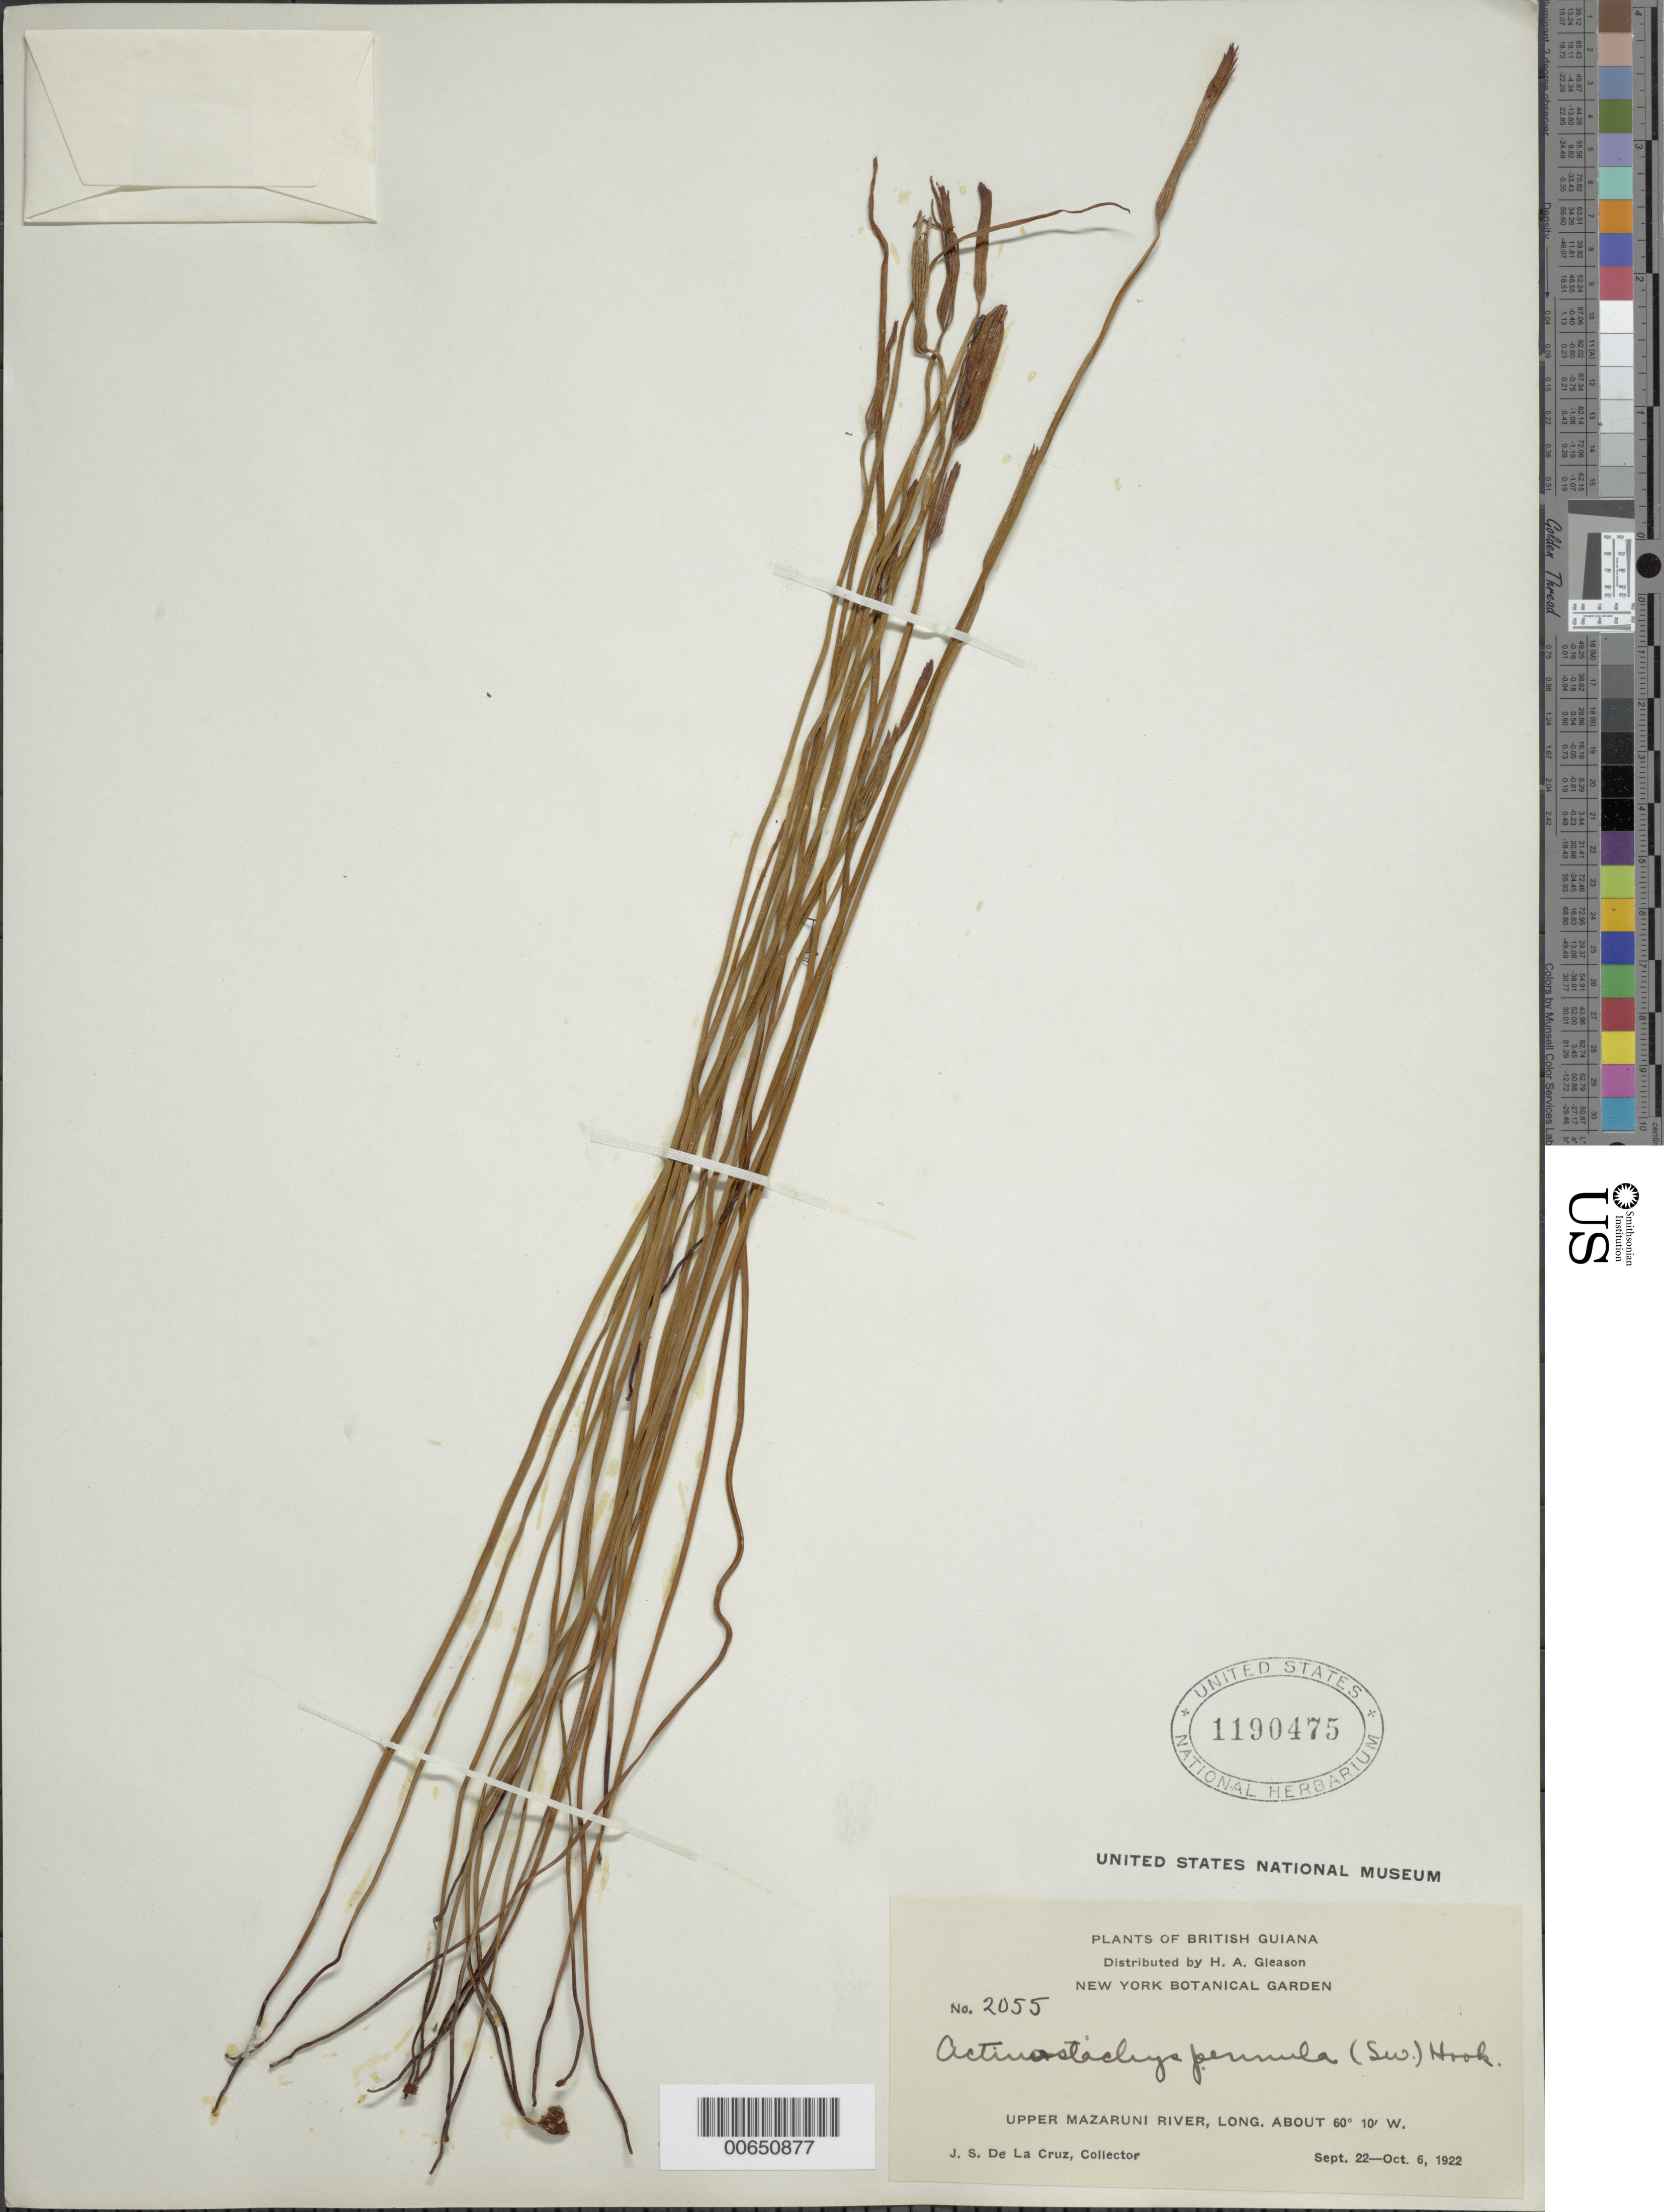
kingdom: Plantae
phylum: Tracheophyta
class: Polypodiopsida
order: Schizaeales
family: Schizaeaceae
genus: Actinostachys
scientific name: Actinostachys pennula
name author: (Sw.) Hook.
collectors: J. S. de la Cruz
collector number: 2055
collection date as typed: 22-Sep-22 to 6-Oct-22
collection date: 1922-09-22/1922-10-06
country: Guyana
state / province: Cuyuni-Mazaruni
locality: Upper Mazaruni R.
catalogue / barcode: US 1190475